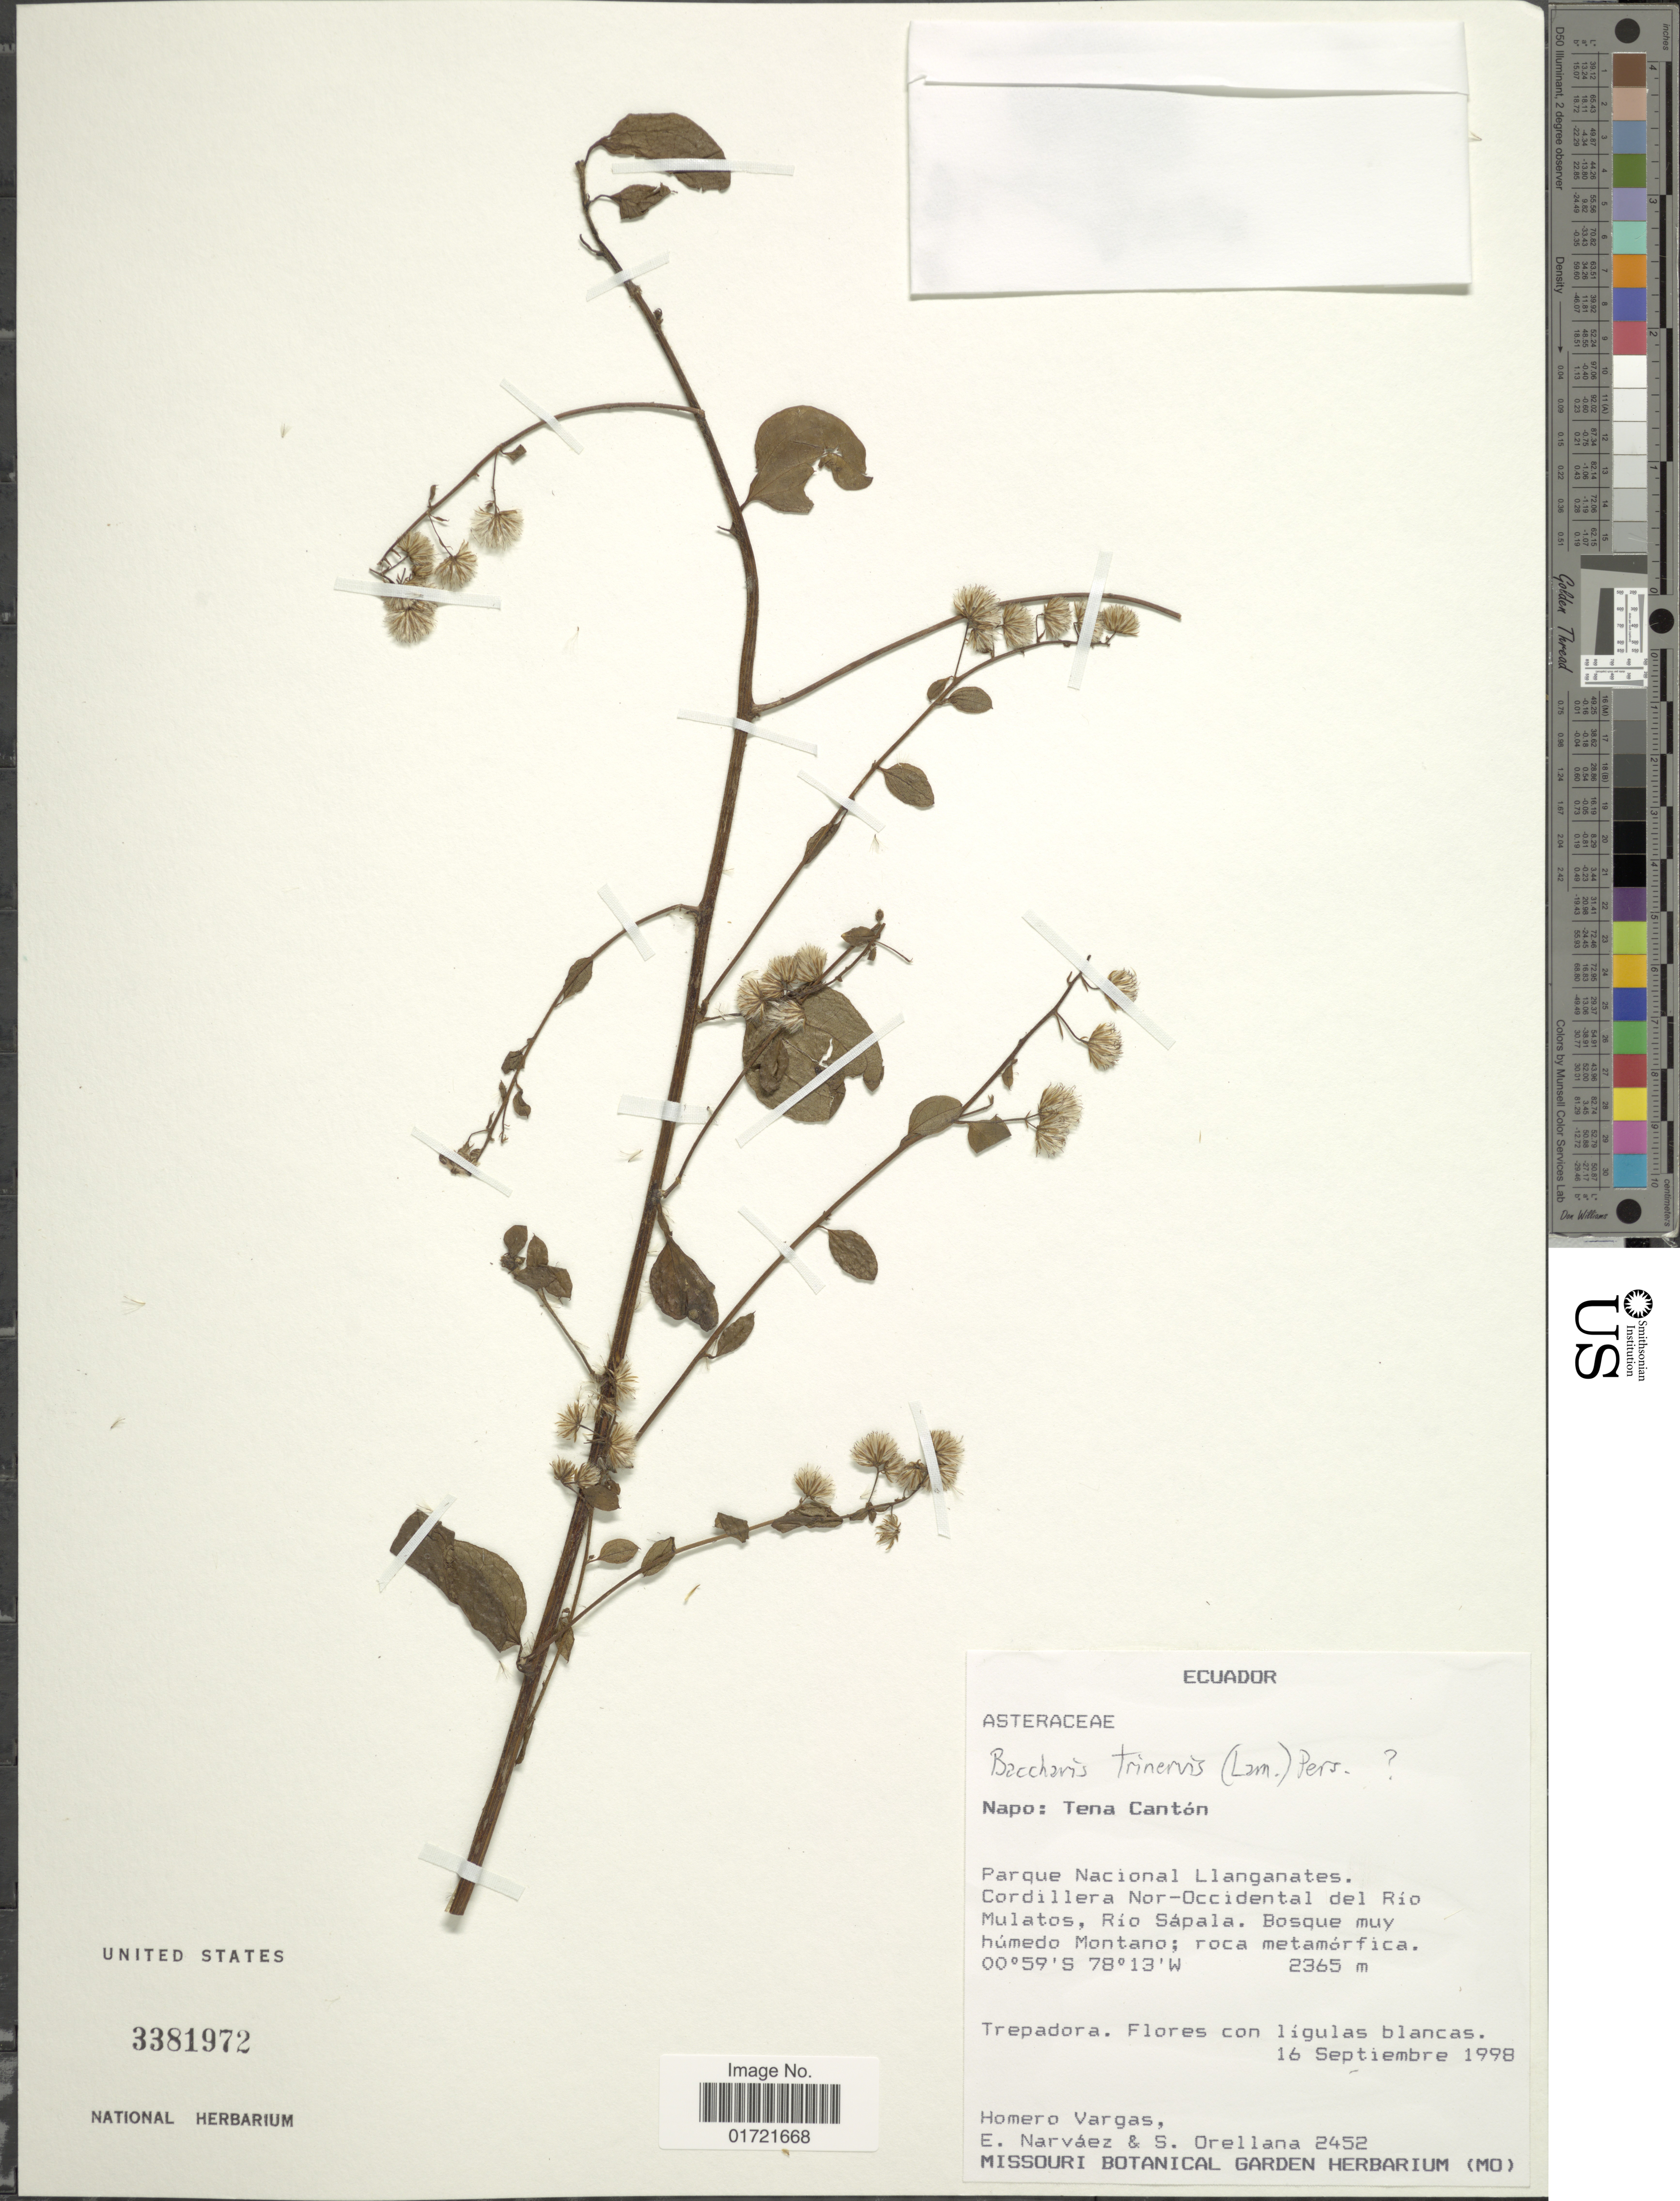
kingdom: Plantae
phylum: Tracheophyta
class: Magnoliopsida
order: Asterales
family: Asteraceae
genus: Baccharis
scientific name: Baccharis trinervis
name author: (Lam.) Pers.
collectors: H. Vargas, E. Narváez & S. Orellana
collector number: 2452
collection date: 1998-09-16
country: Ecuador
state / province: Napo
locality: Napo: Tena Canton, Parque Nacional Llanganates, Cordillera Nor-Occidental del Rio Mulatos, Rio Sapala, Bosque muy humedo Montano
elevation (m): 2365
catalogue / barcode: US 3381972